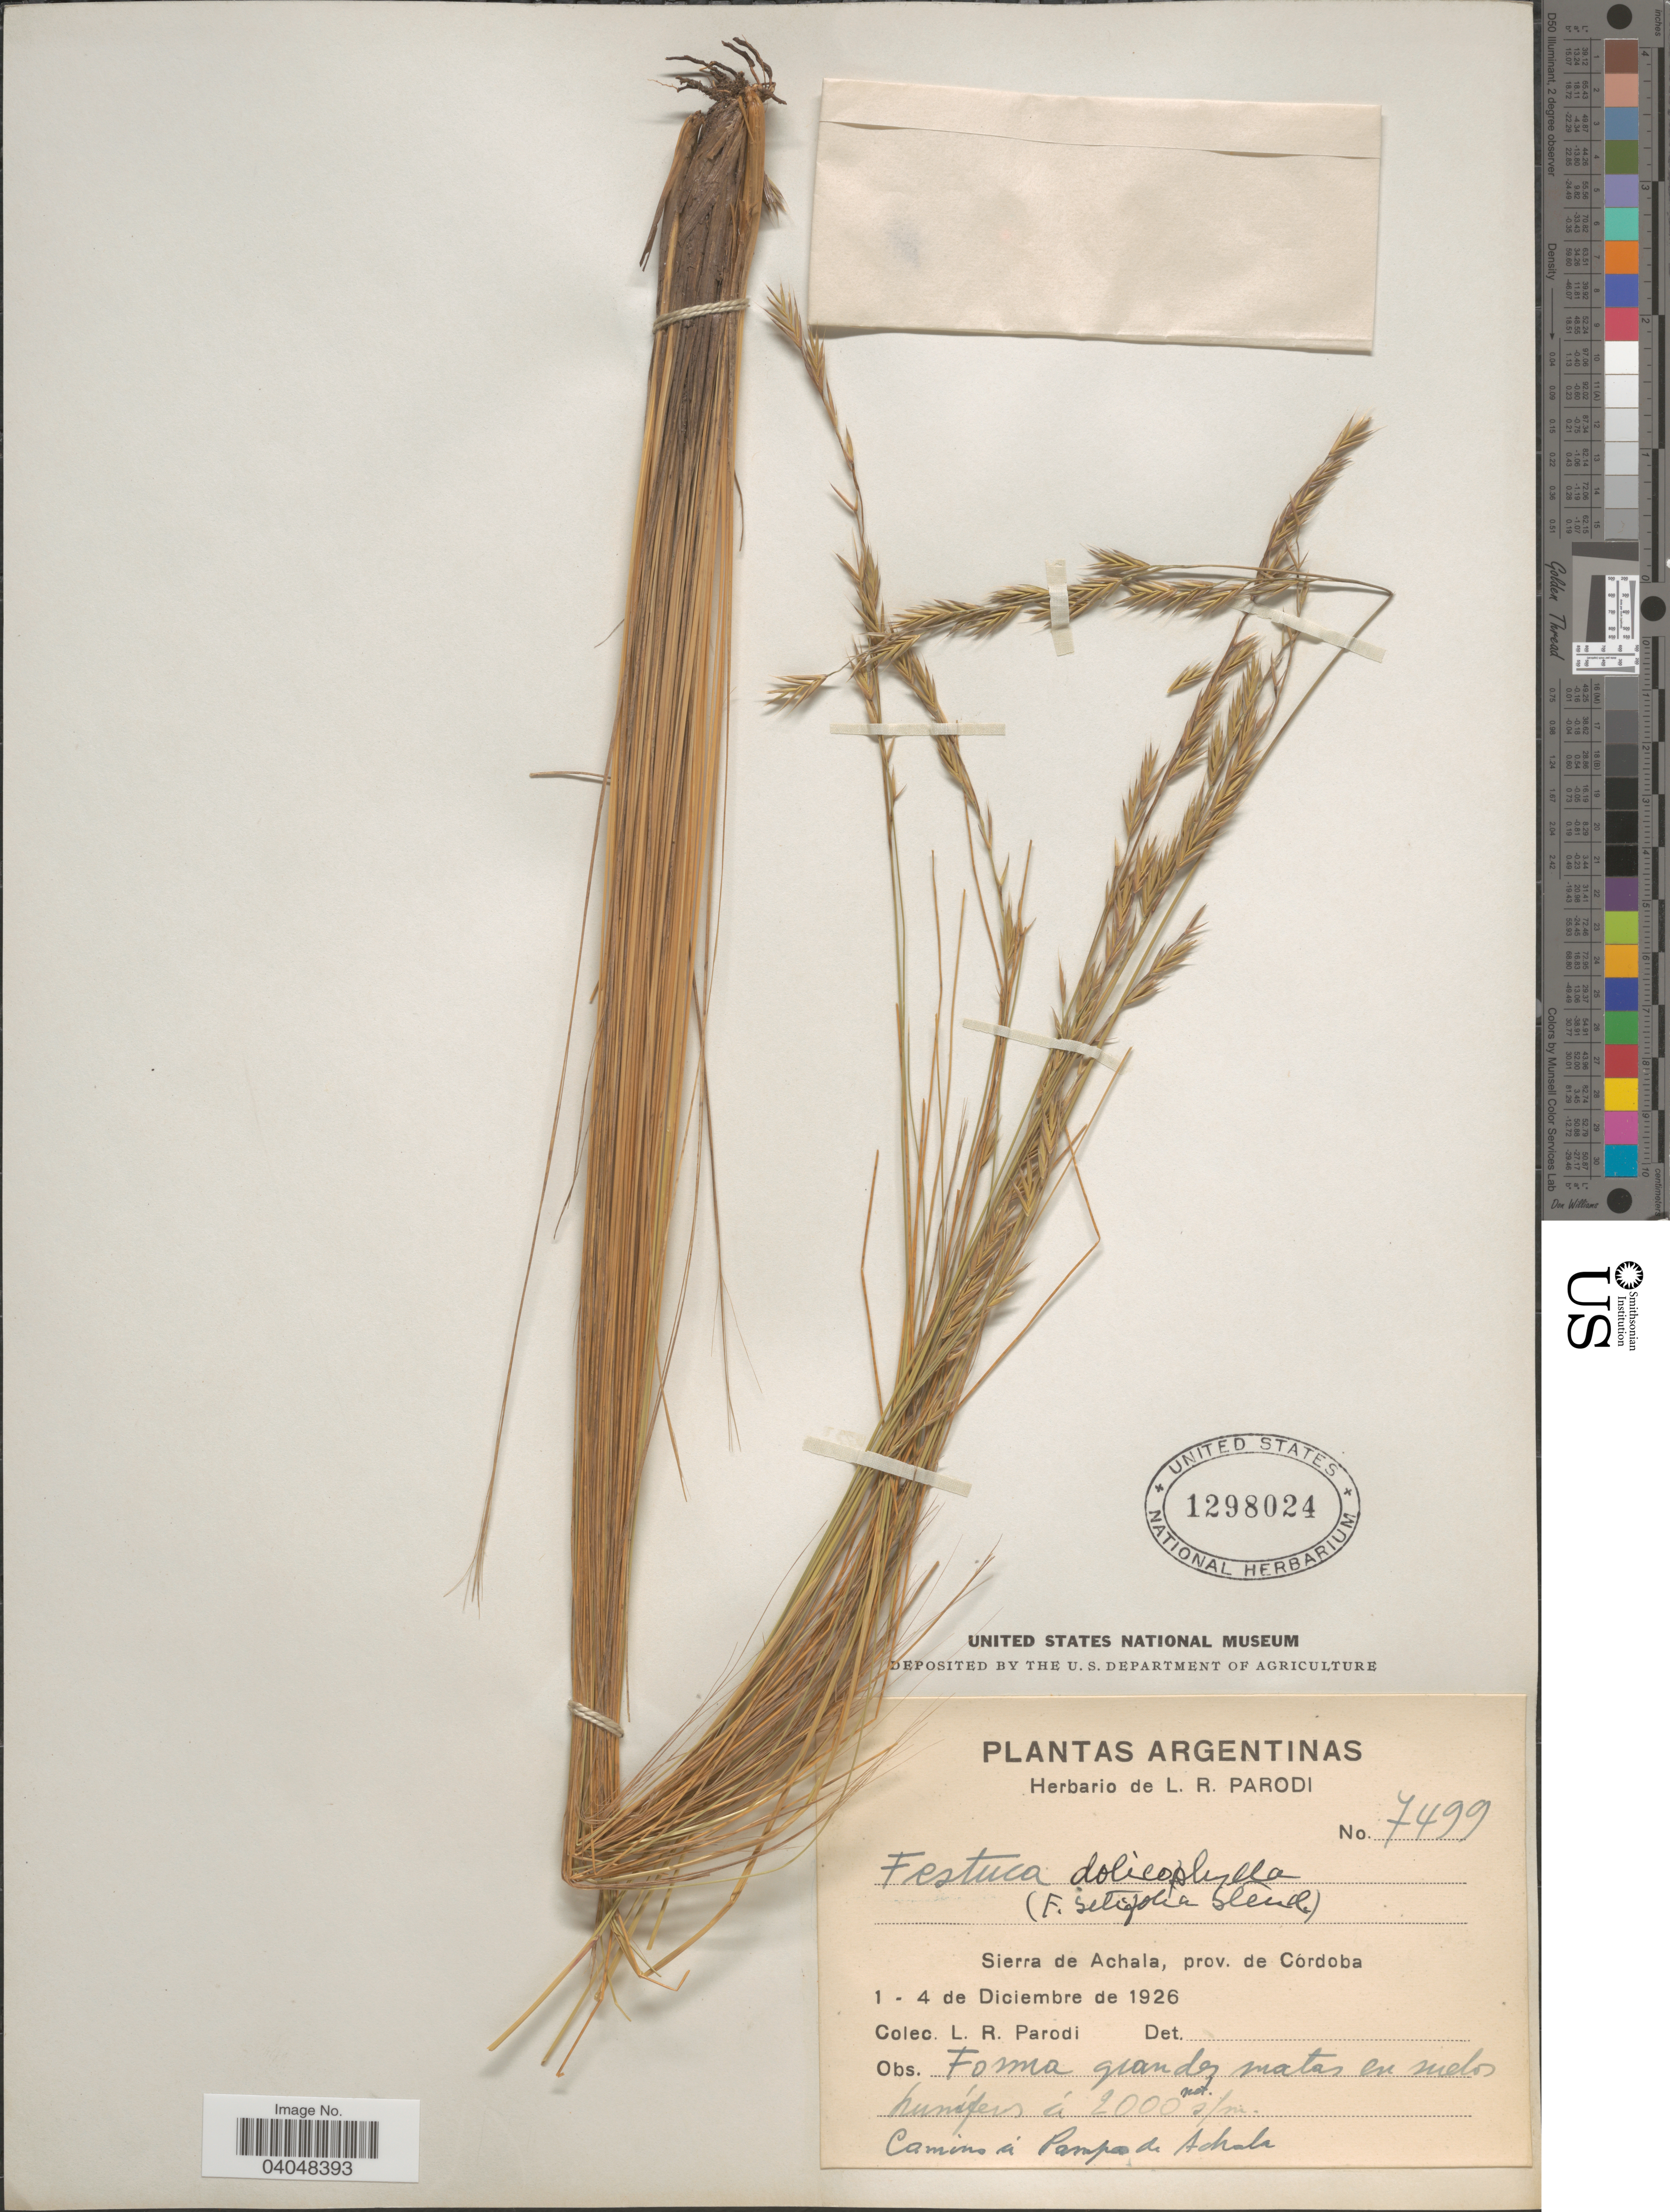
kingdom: Plantae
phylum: Tracheophyta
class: Liliopsida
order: Poales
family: Poaceae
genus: Festuca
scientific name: Festuca setifolia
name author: Steud. ex Griseb.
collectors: L. R. Parodi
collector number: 7499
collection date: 1926-12-01/1926-12-04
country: Colombia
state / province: Córdoba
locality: Sierra de Achala. Camino á Pampa de Achala.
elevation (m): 2000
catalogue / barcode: US 1298024